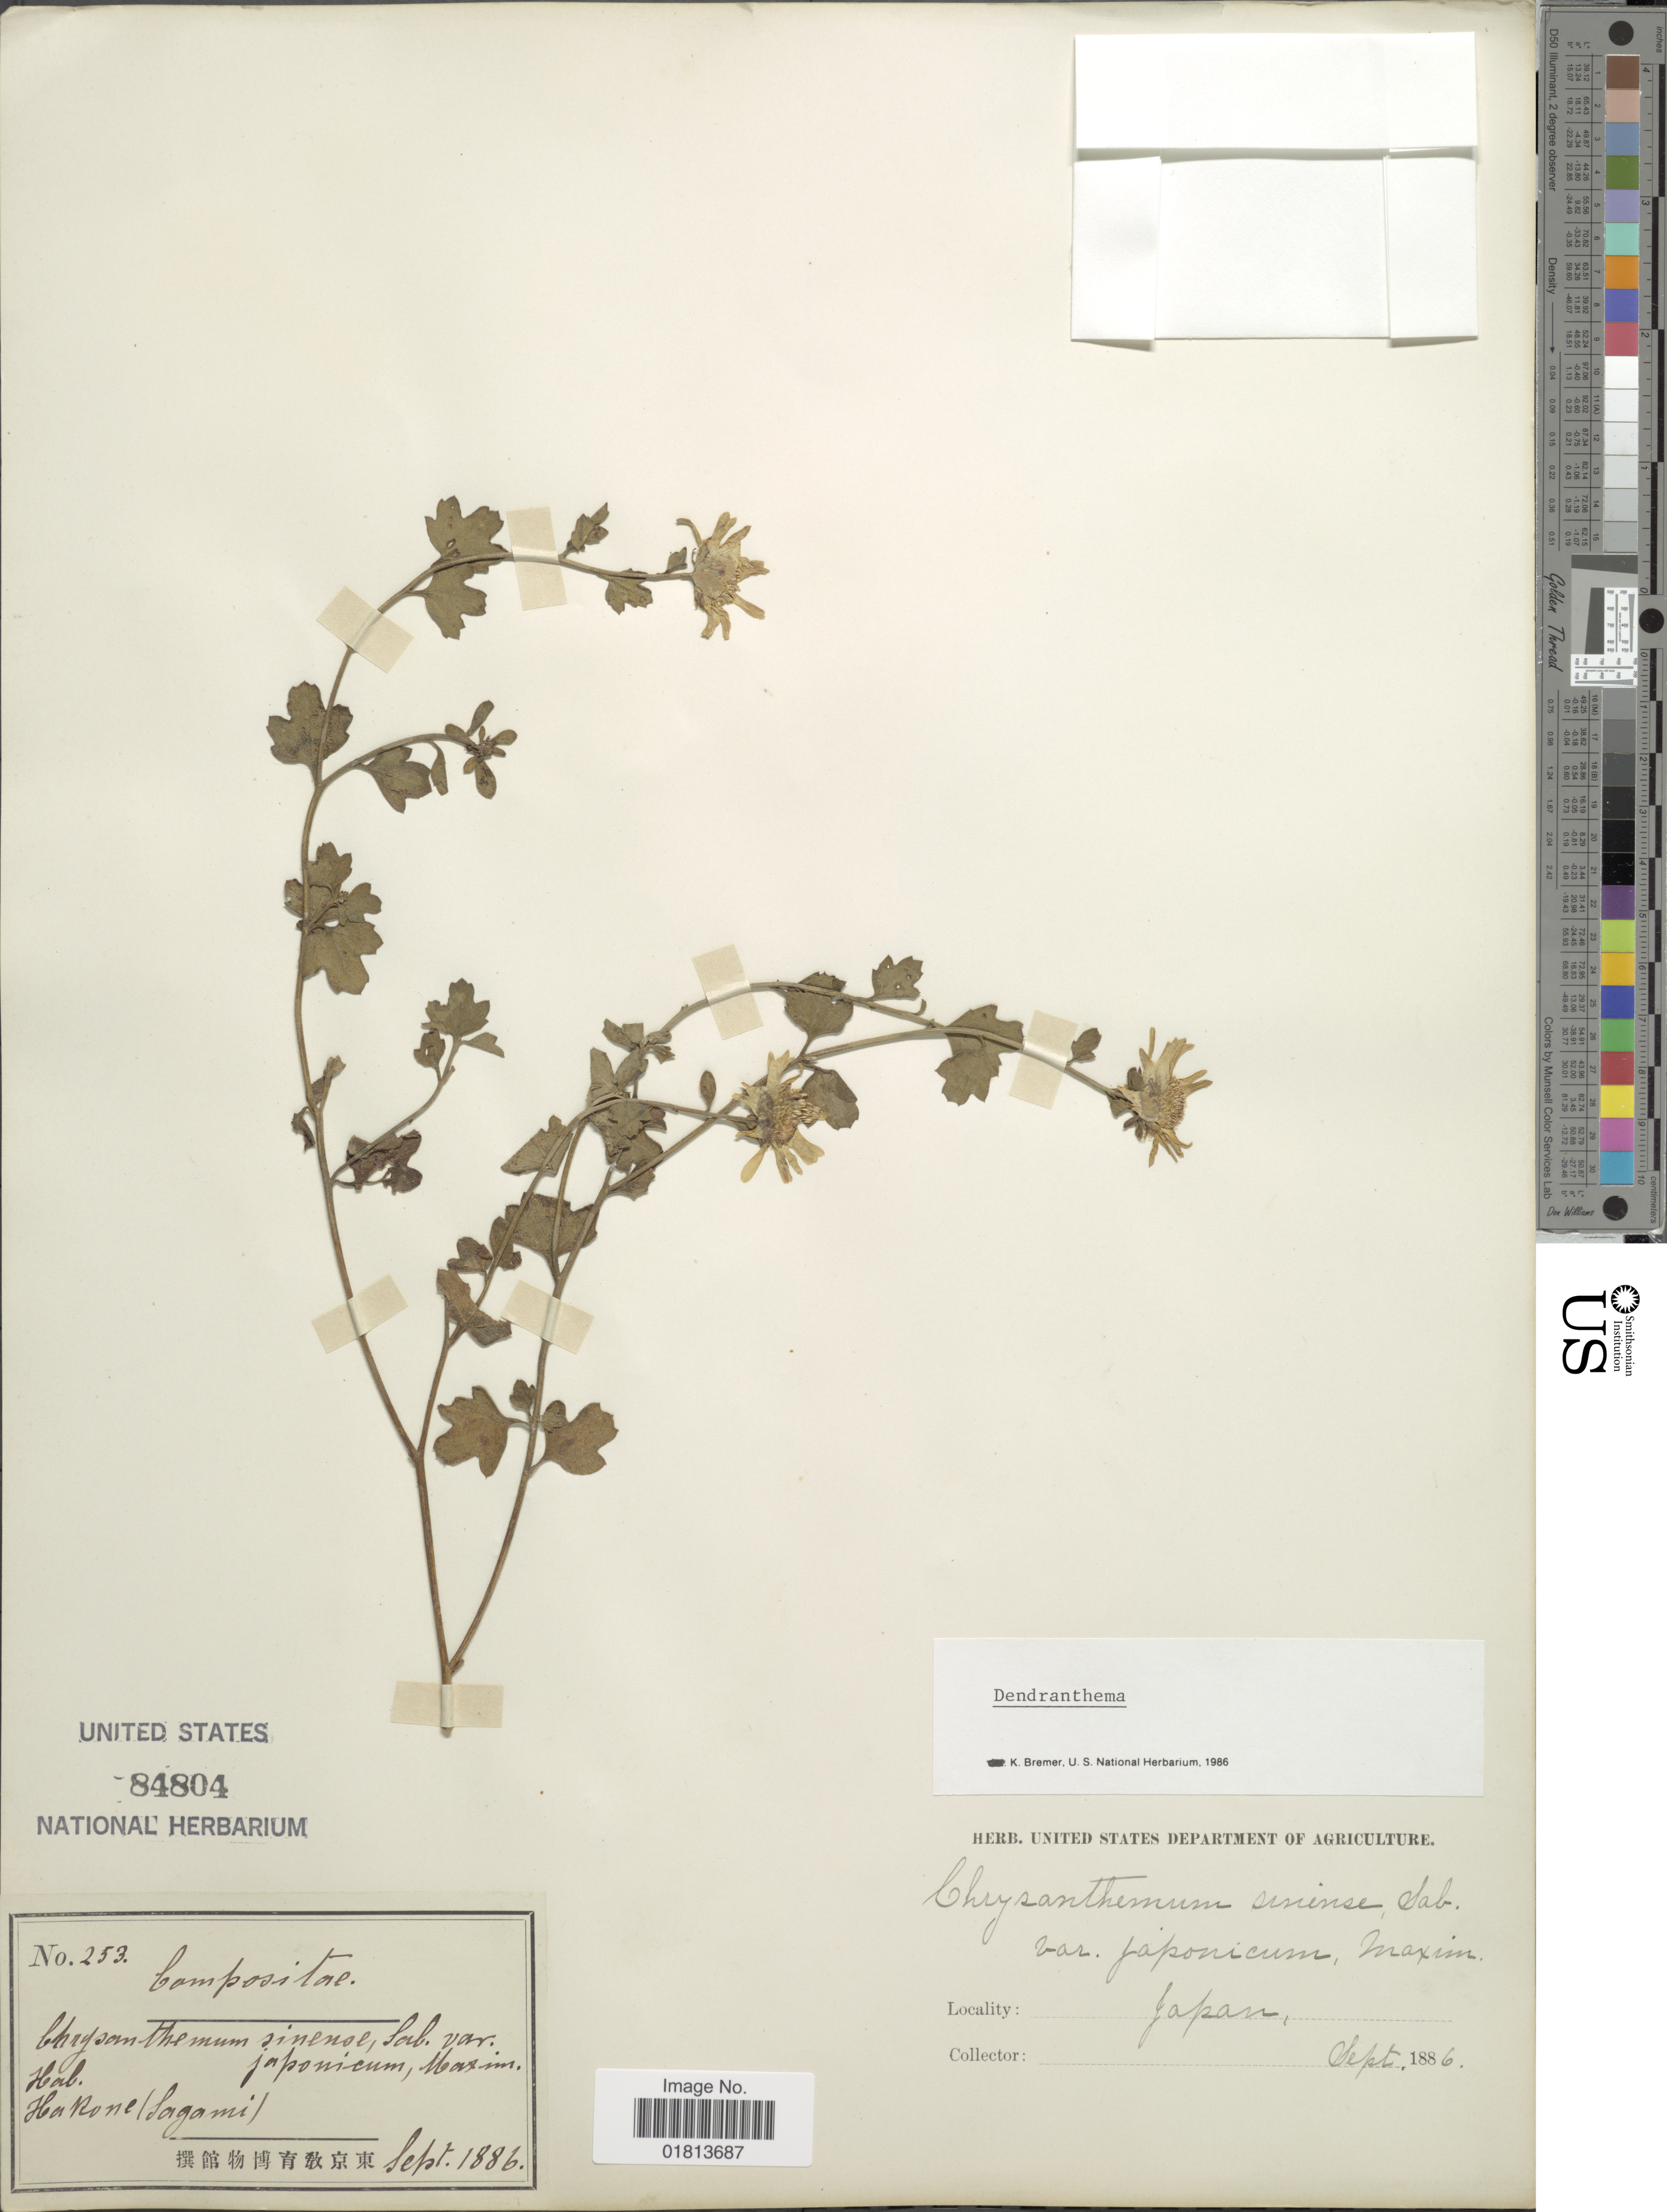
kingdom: Plantae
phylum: Tracheophyta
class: Magnoliopsida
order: Asterales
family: Asteraceae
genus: Dendranthema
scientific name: Dendranthema grandiflorum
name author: (Ramat.) Kitam.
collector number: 253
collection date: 1886-09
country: Japan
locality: Harone ( Sagami )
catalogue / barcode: US 84804